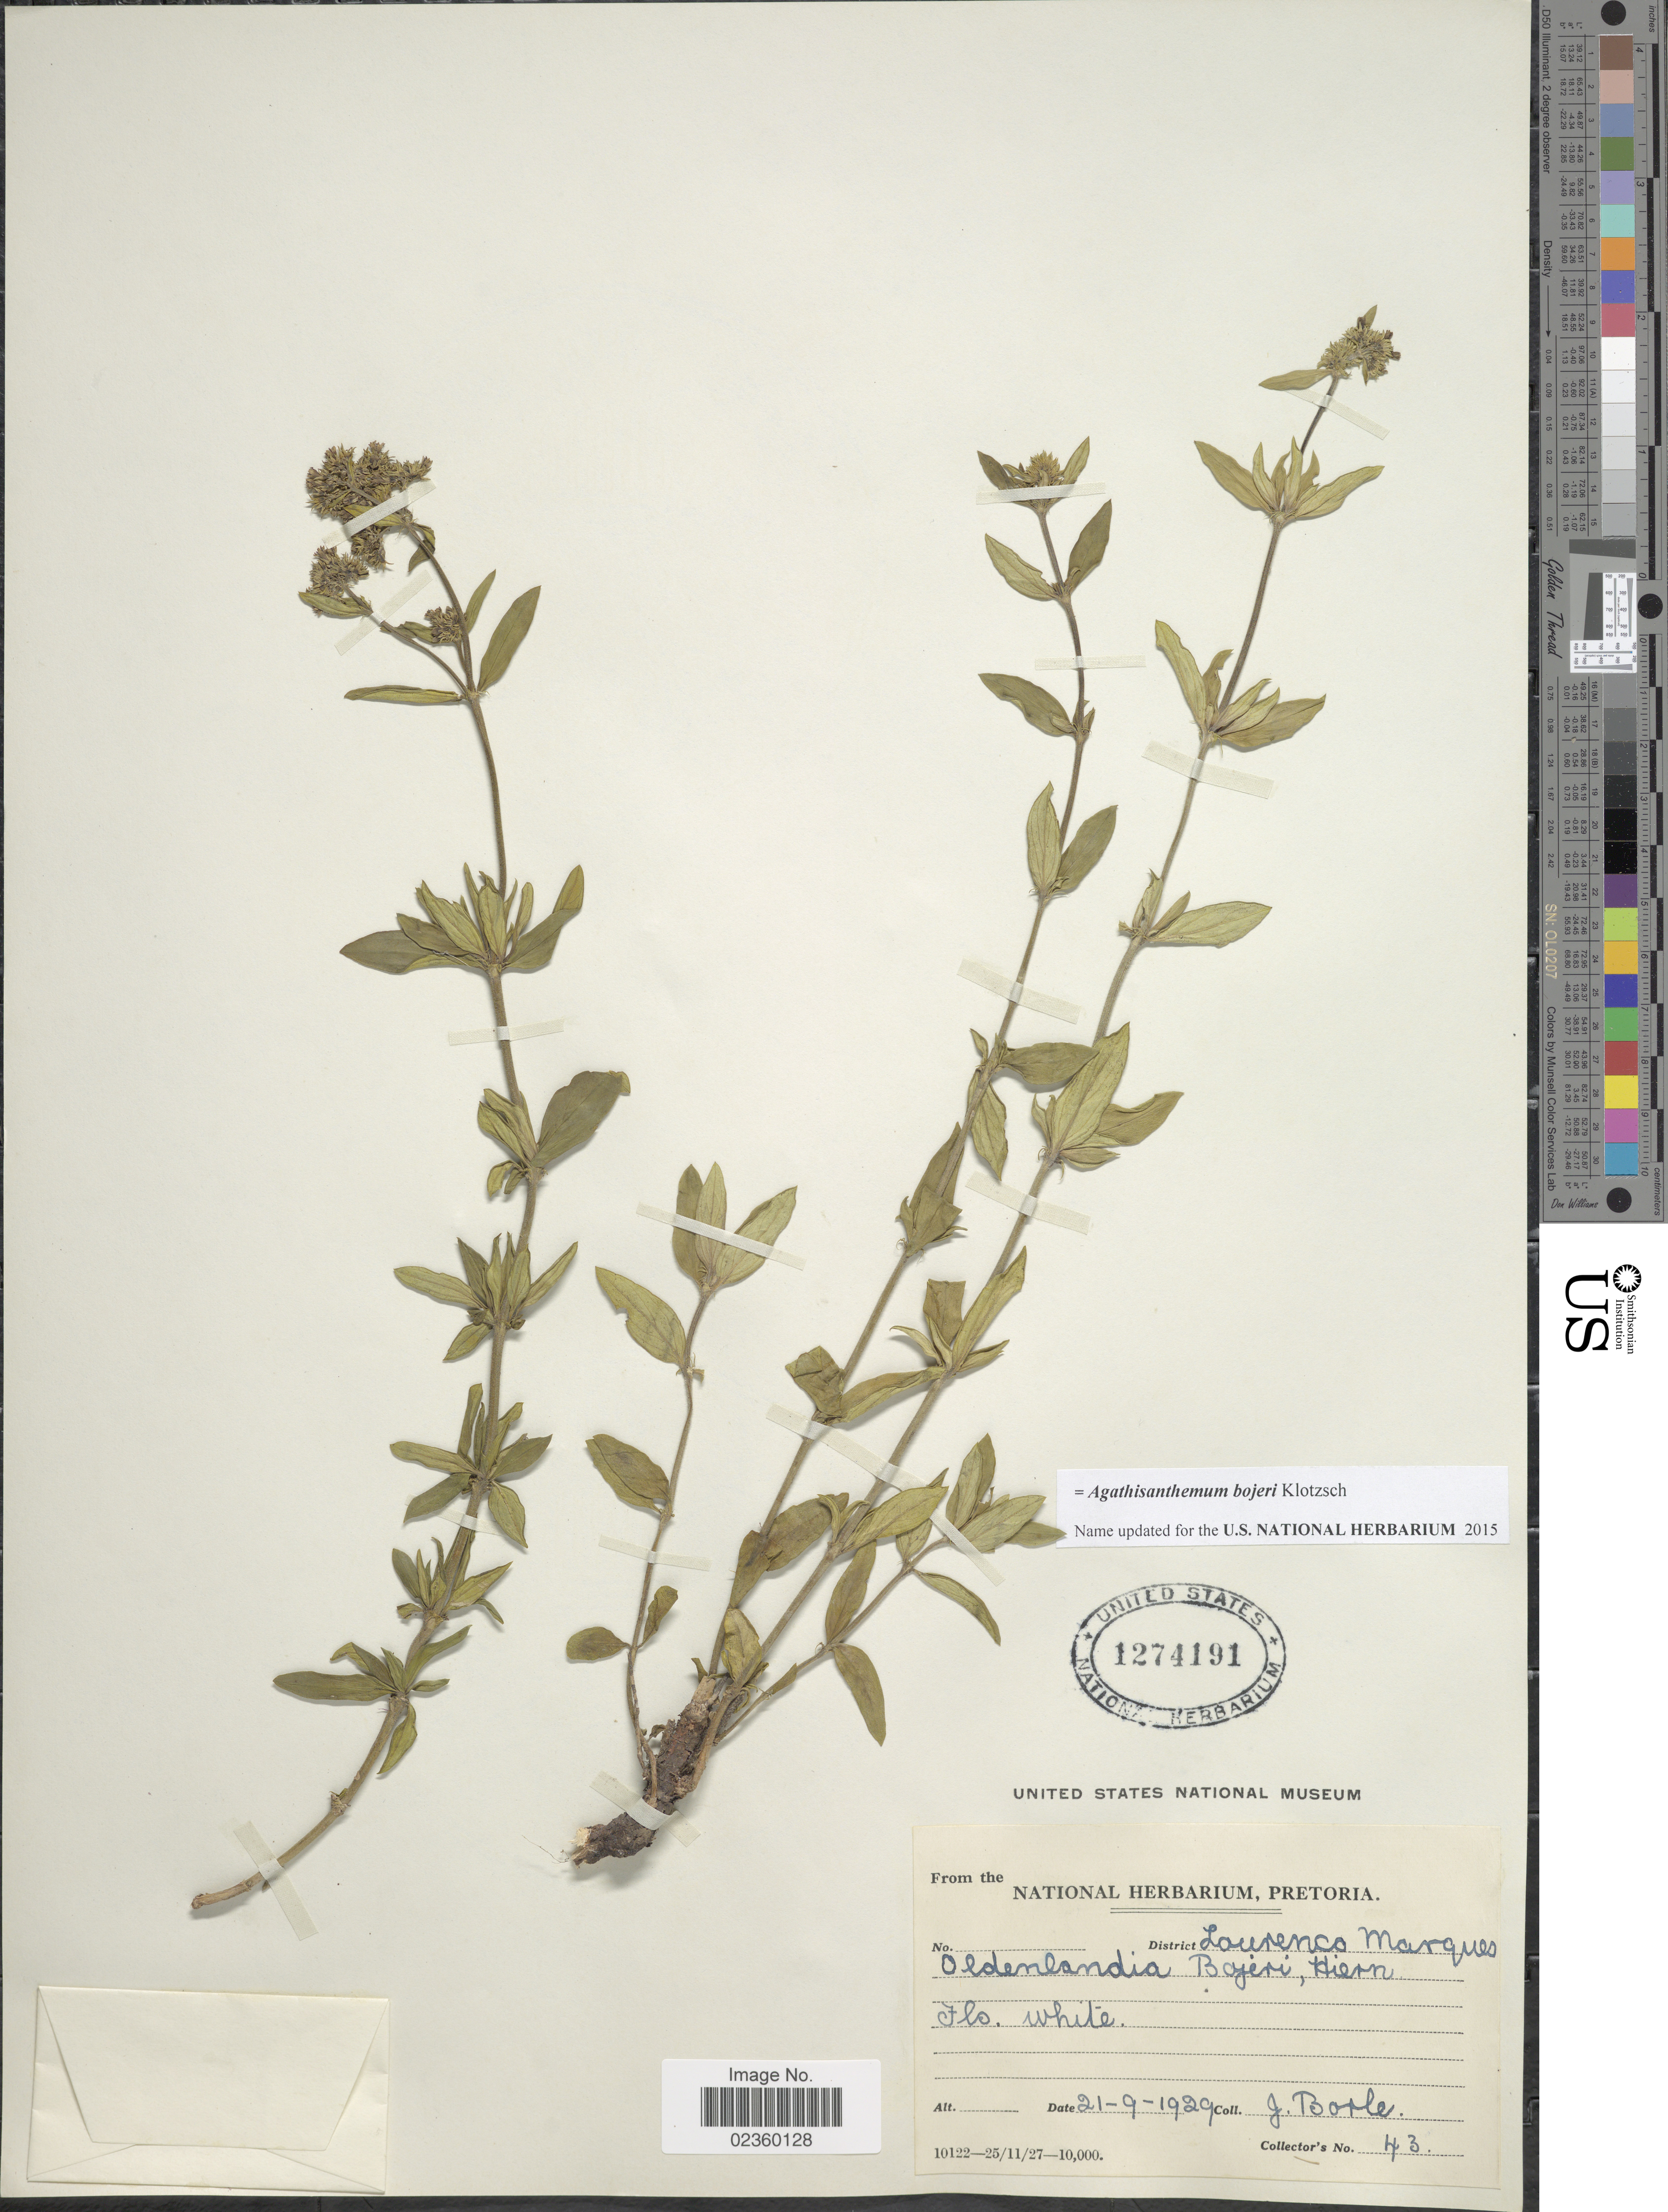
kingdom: Plantae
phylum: Tracheophyta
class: Magnoliopsida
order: Gentianales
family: Rubiaceae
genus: Agathisanthemum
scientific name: Agathisanthemum bojeri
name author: Klotzsch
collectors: J. Borle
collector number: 43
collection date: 1929-09-21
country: Mozambique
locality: District Lourenço Marques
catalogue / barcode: US 1274191